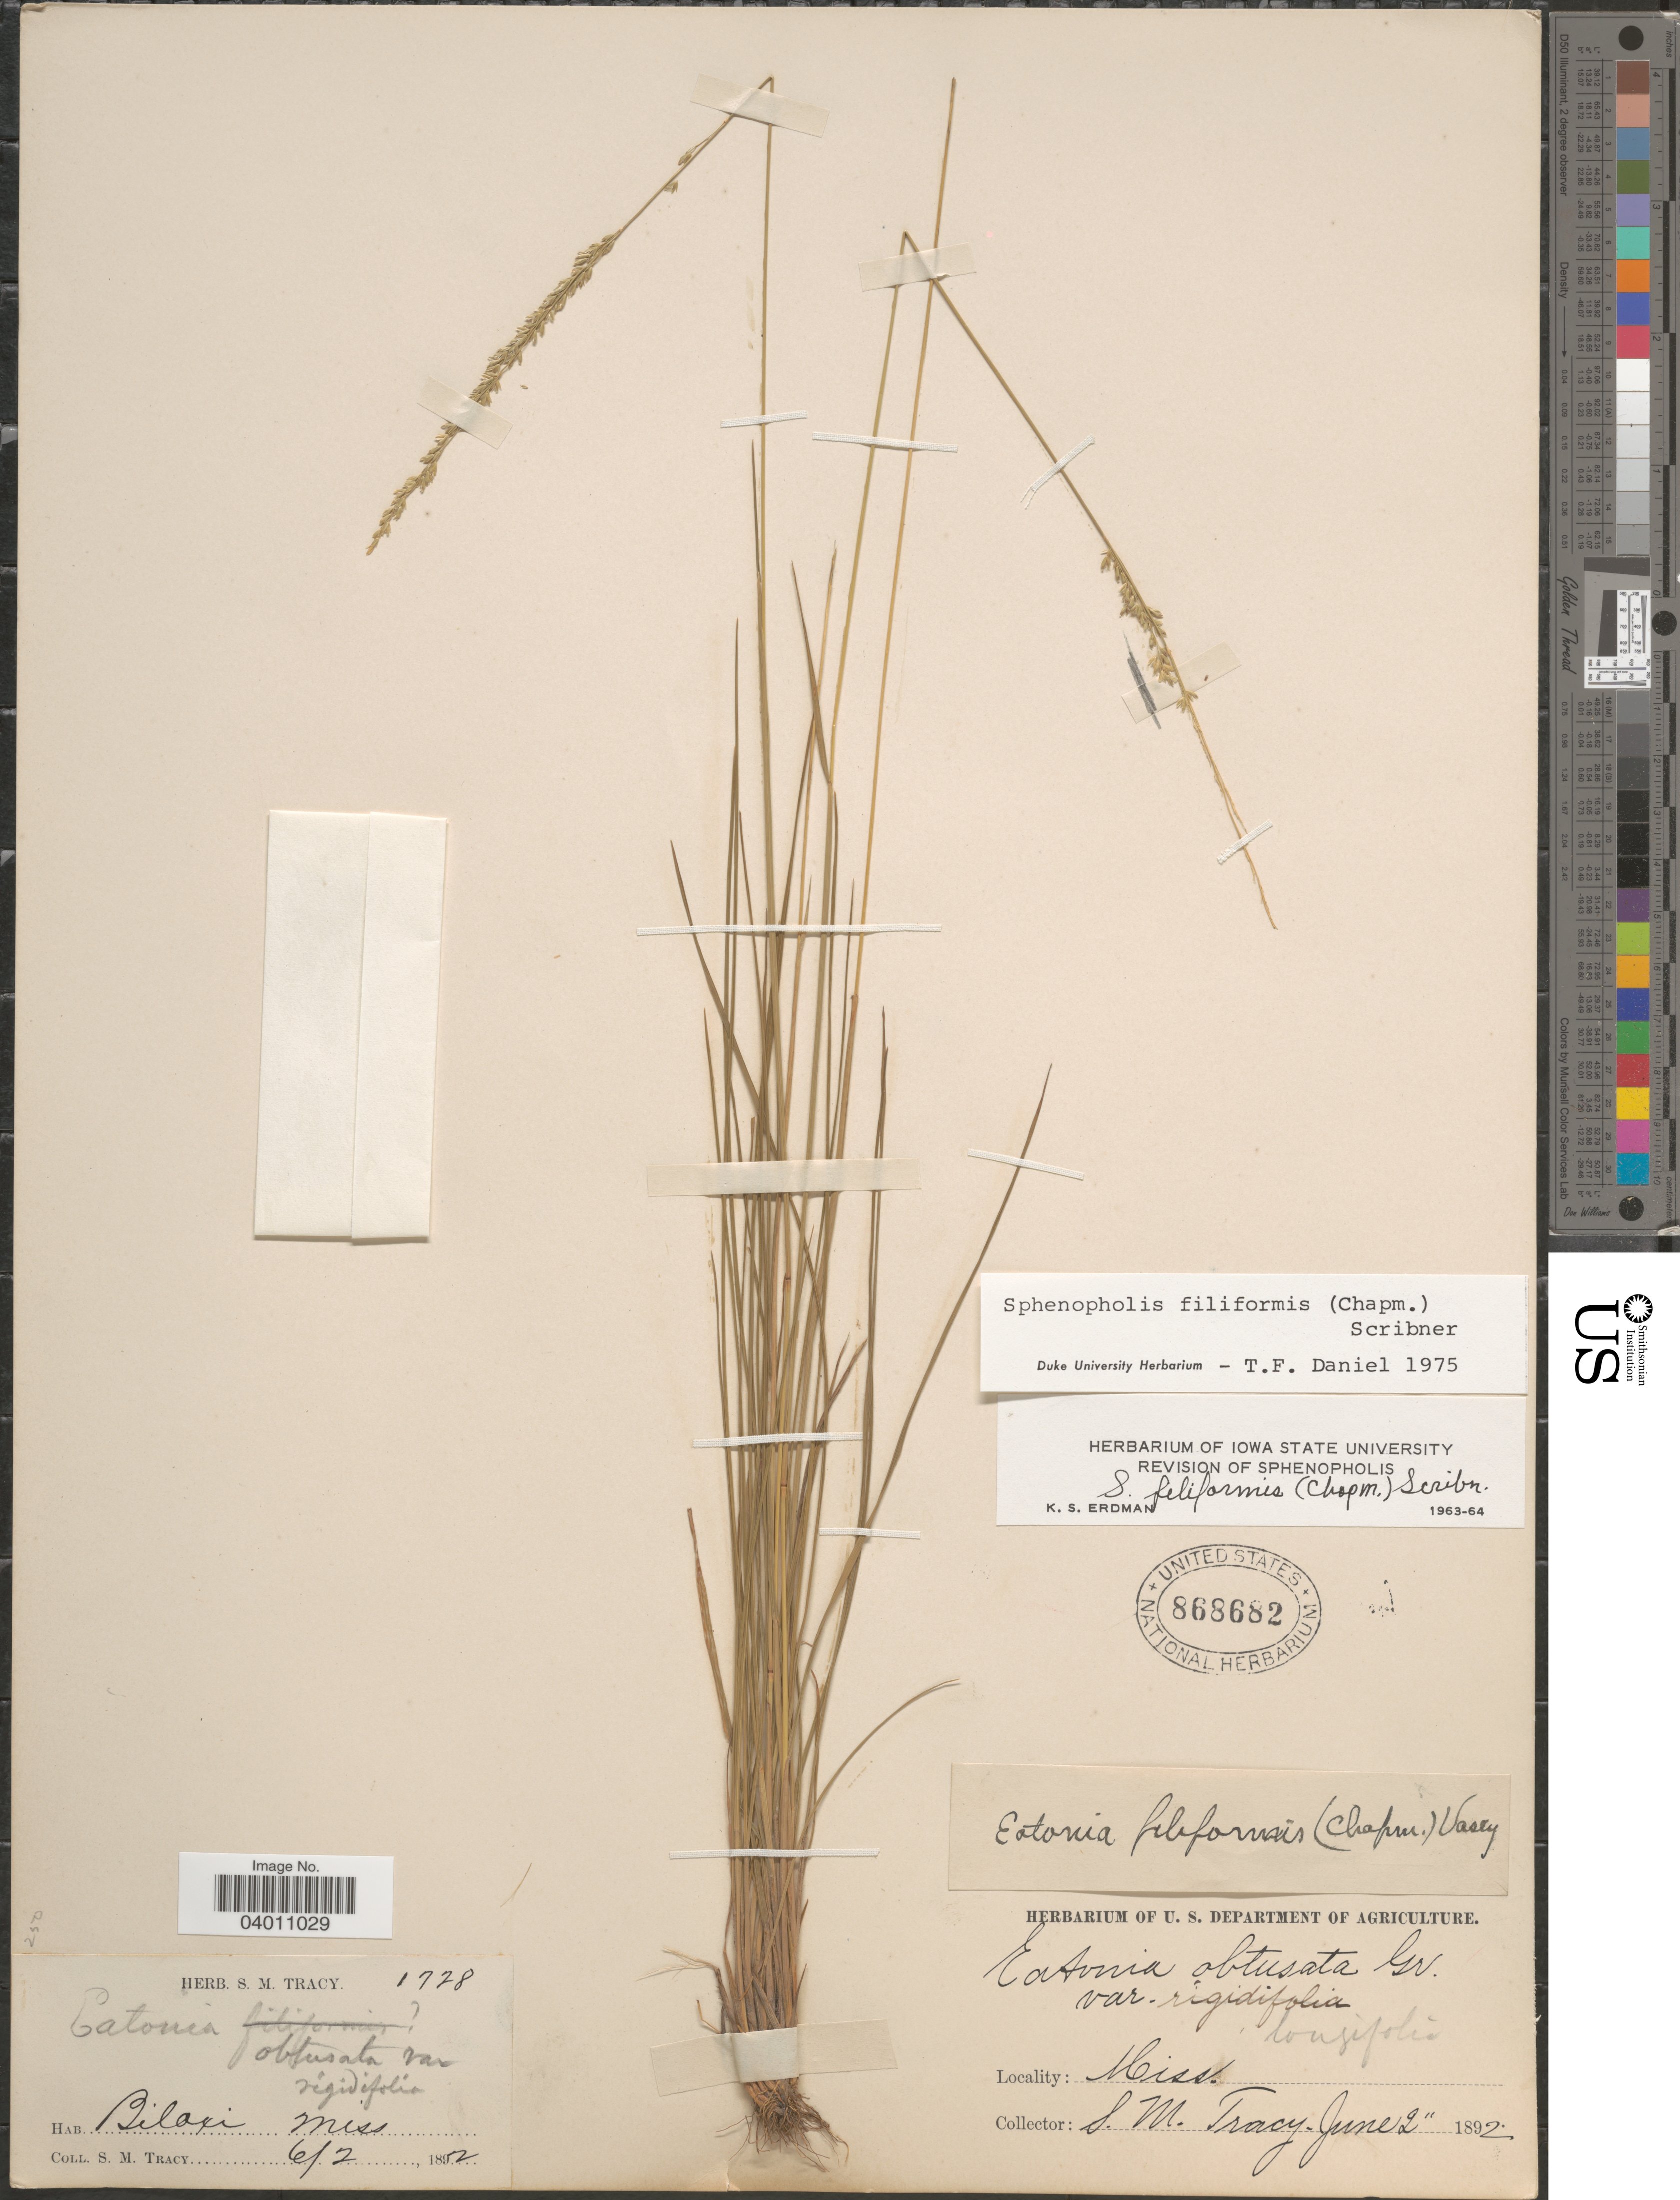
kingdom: Plantae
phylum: Tracheophyta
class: Liliopsida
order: Poales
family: Poaceae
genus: Sphenopholis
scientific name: Sphenopholis filiformis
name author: (Chapm.) Scribn.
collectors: S. M. Tracy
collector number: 1728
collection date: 1892-06-02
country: United States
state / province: Mississippi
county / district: Harrison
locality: Biloxi.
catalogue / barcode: US 868682